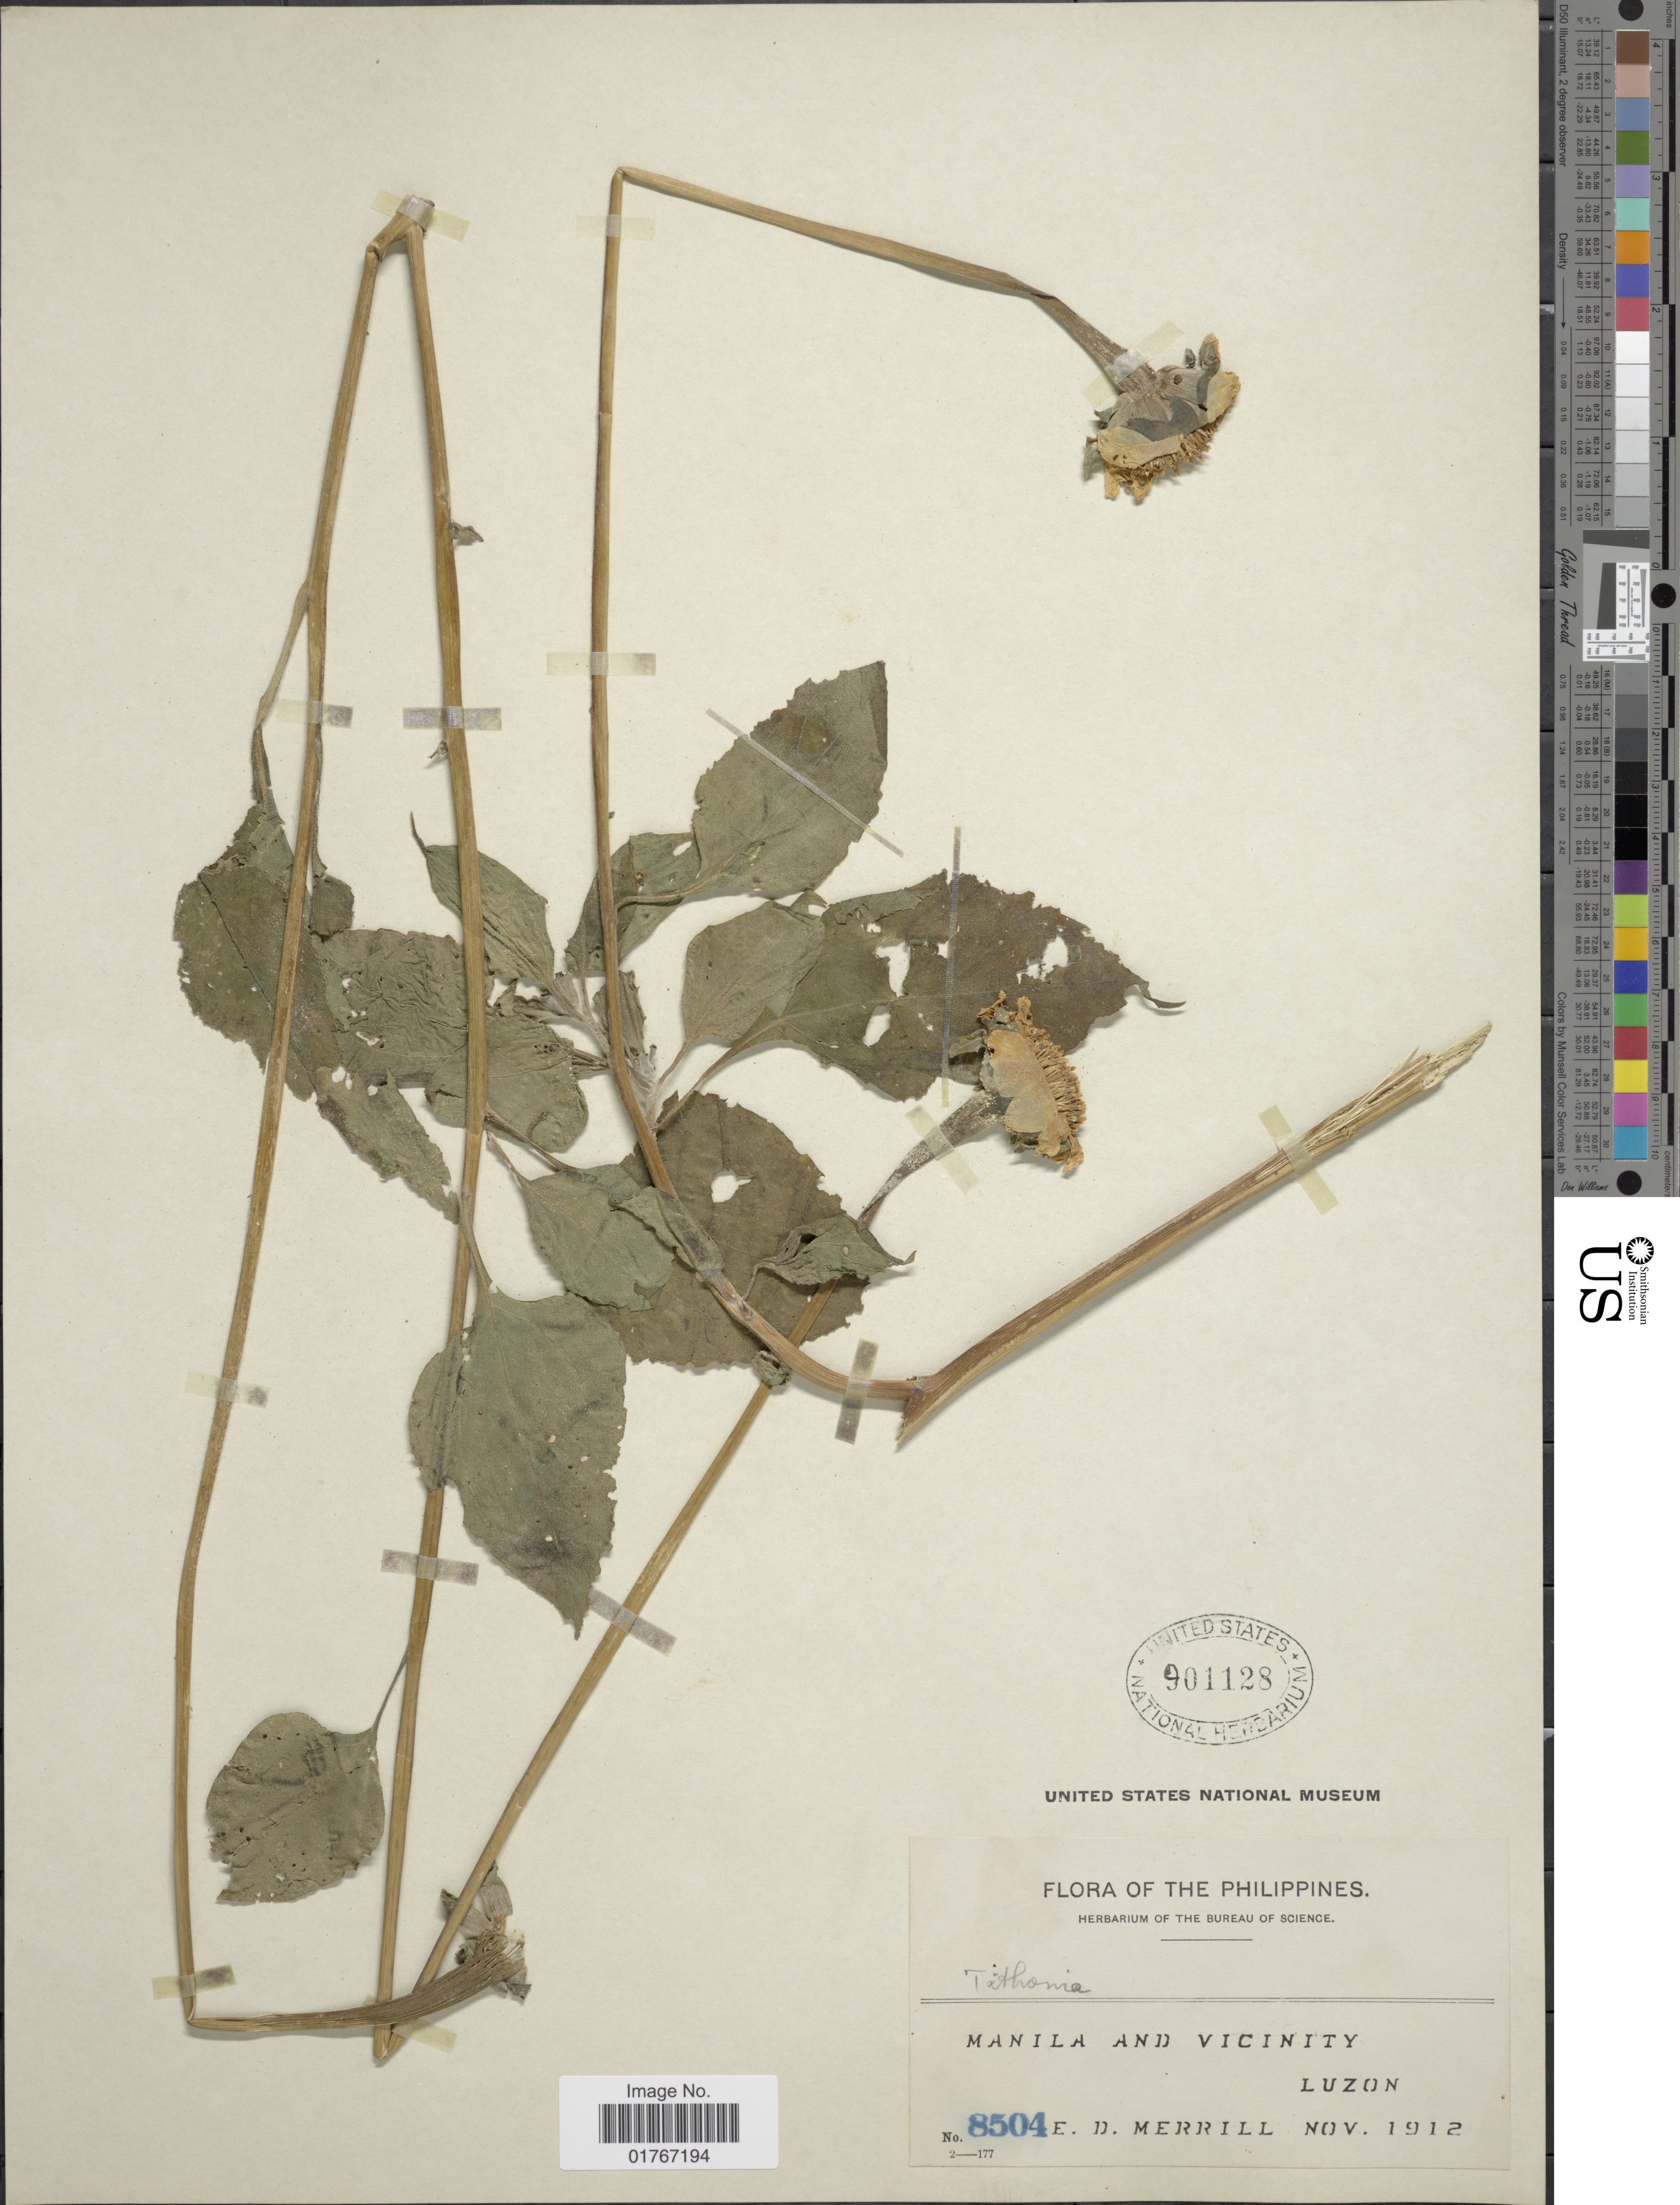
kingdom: Plantae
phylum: Tracheophyta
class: Magnoliopsida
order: Asterales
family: Asteraceae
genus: Tithonia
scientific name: Tithonia diversifolia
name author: (Hemsl.) A. Gray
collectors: E. D. Merrill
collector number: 8504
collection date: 1912-11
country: Philippines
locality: Manila and Vicinity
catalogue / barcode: US 901128